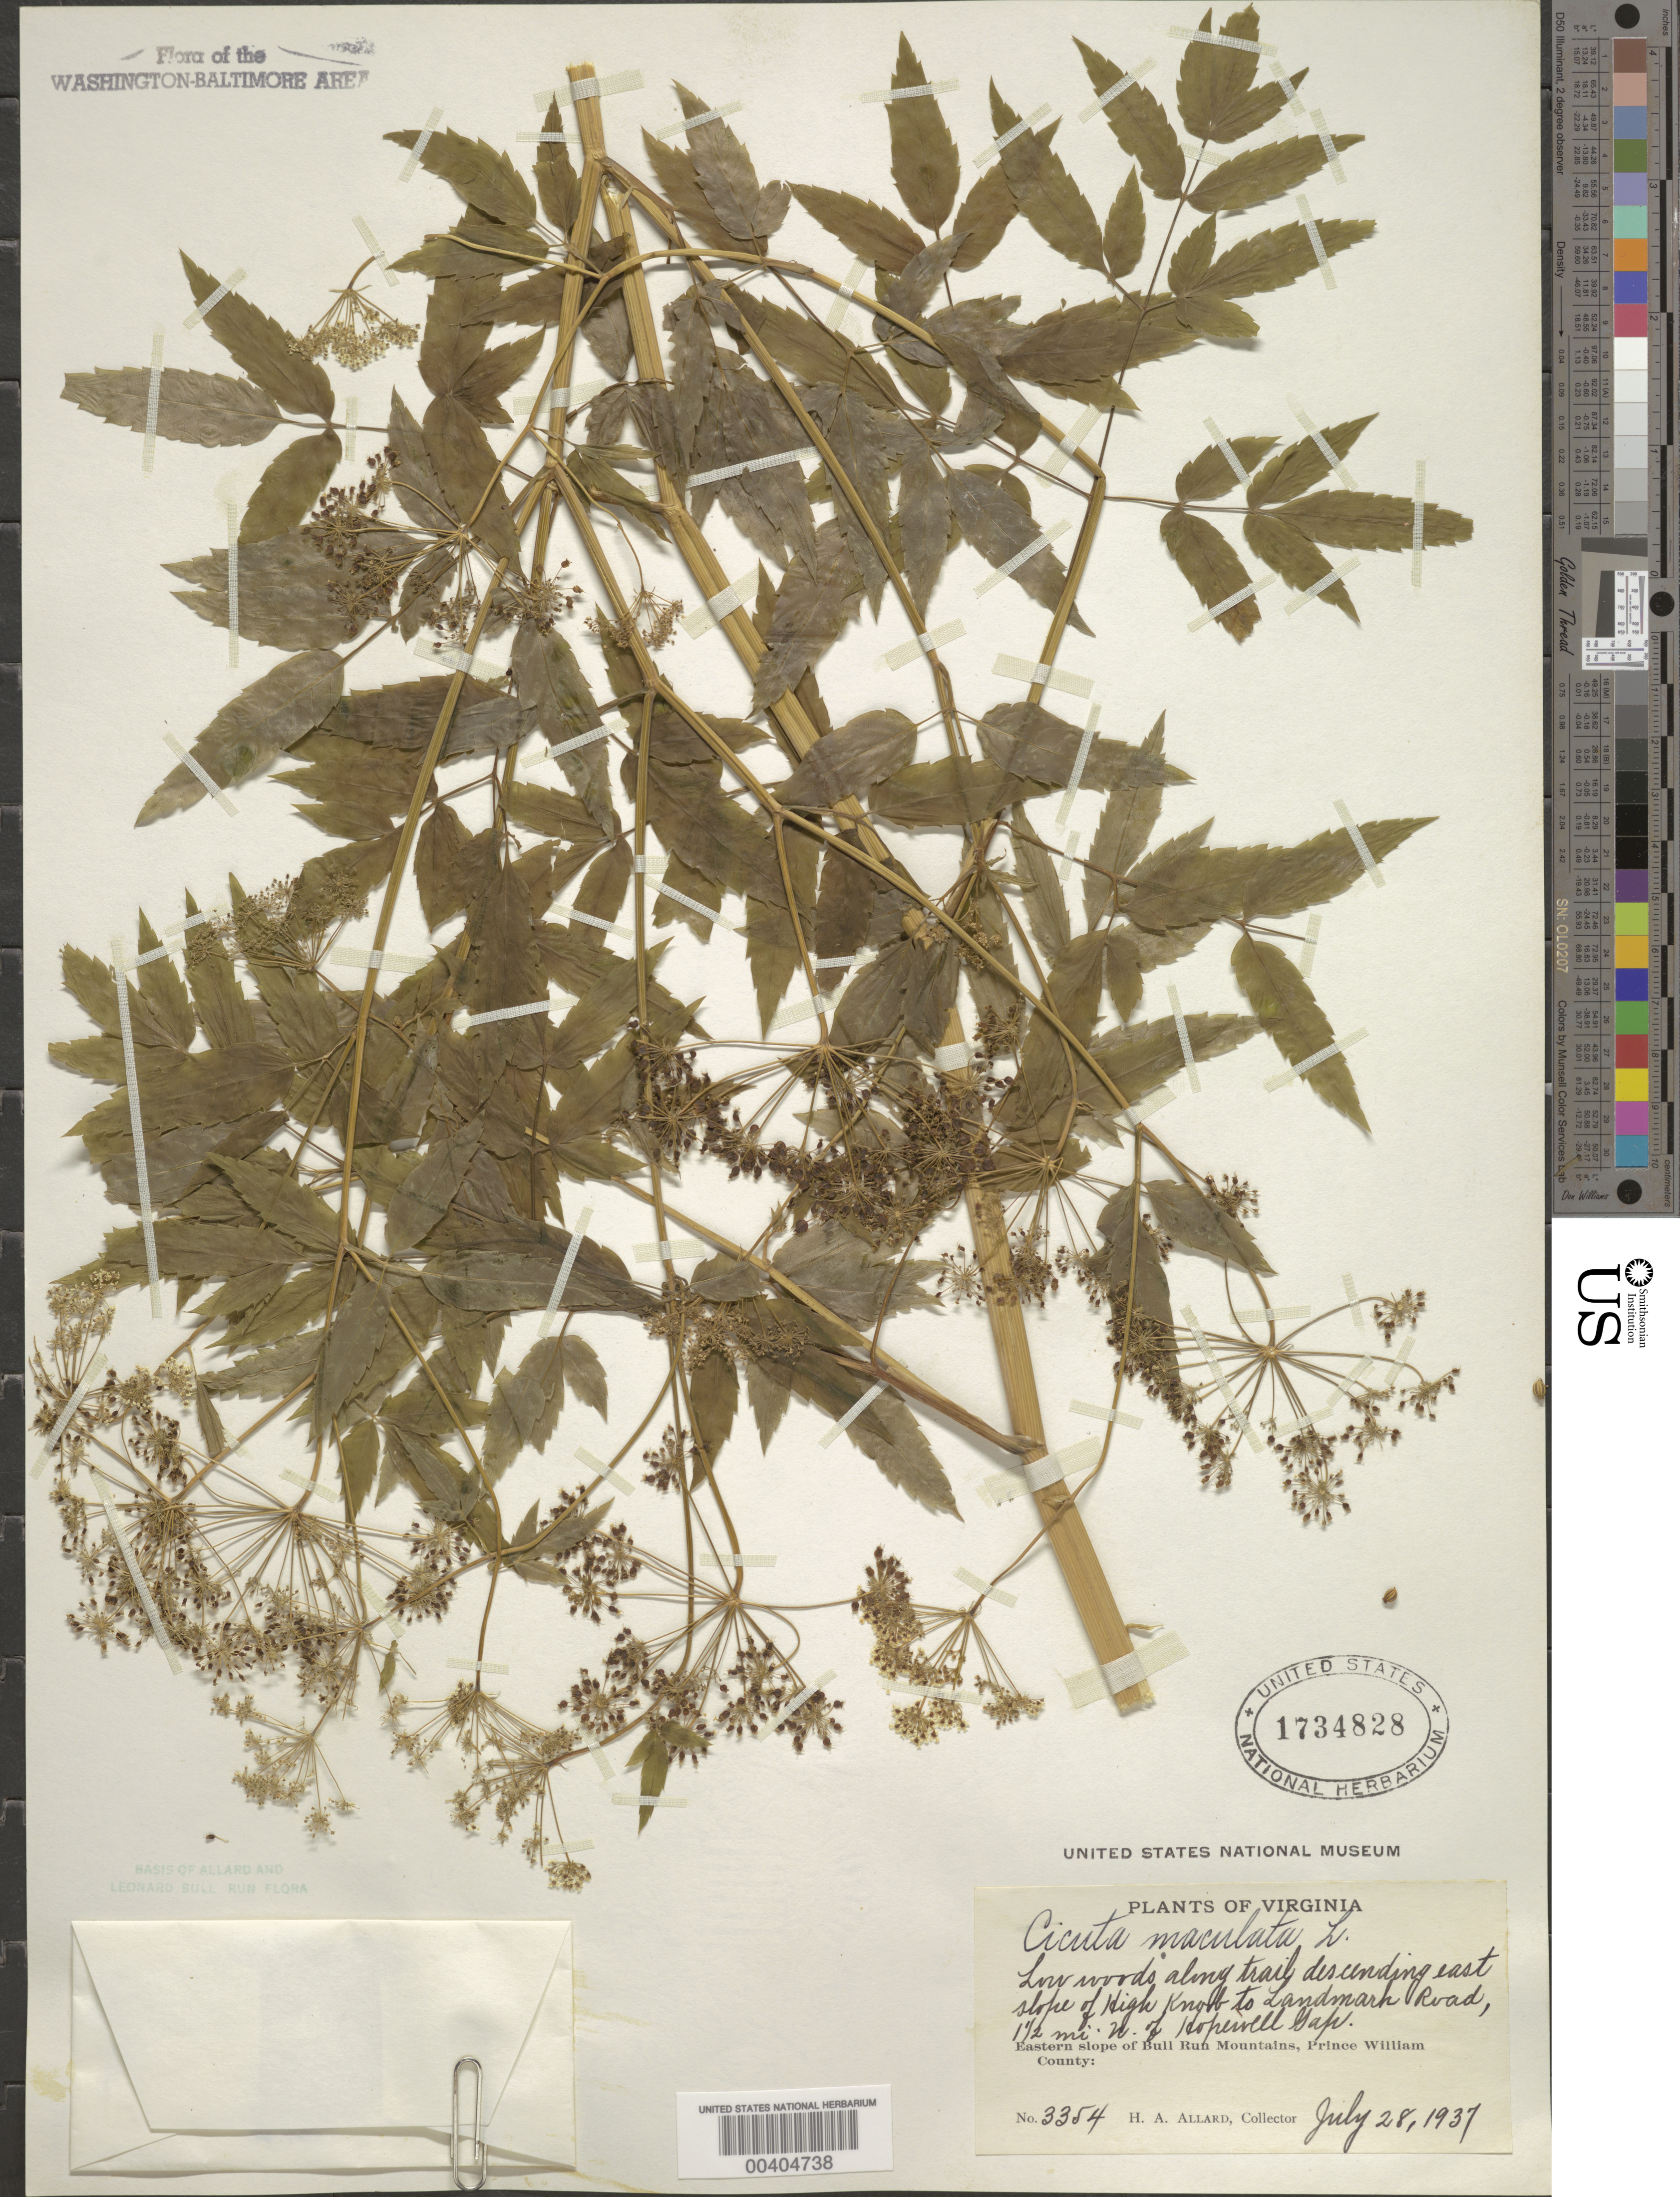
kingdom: Plantae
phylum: Tracheophyta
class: Magnoliopsida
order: Apiales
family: Apiaceae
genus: Cicuta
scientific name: Cicuta maculata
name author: L.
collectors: H. A. Allard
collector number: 3354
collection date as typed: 28 Jul 1937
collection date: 1937-07-28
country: United States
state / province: Virginia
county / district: Prince William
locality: High Knob to Landmark Road north of Hopewell Gap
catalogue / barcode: US 1734828